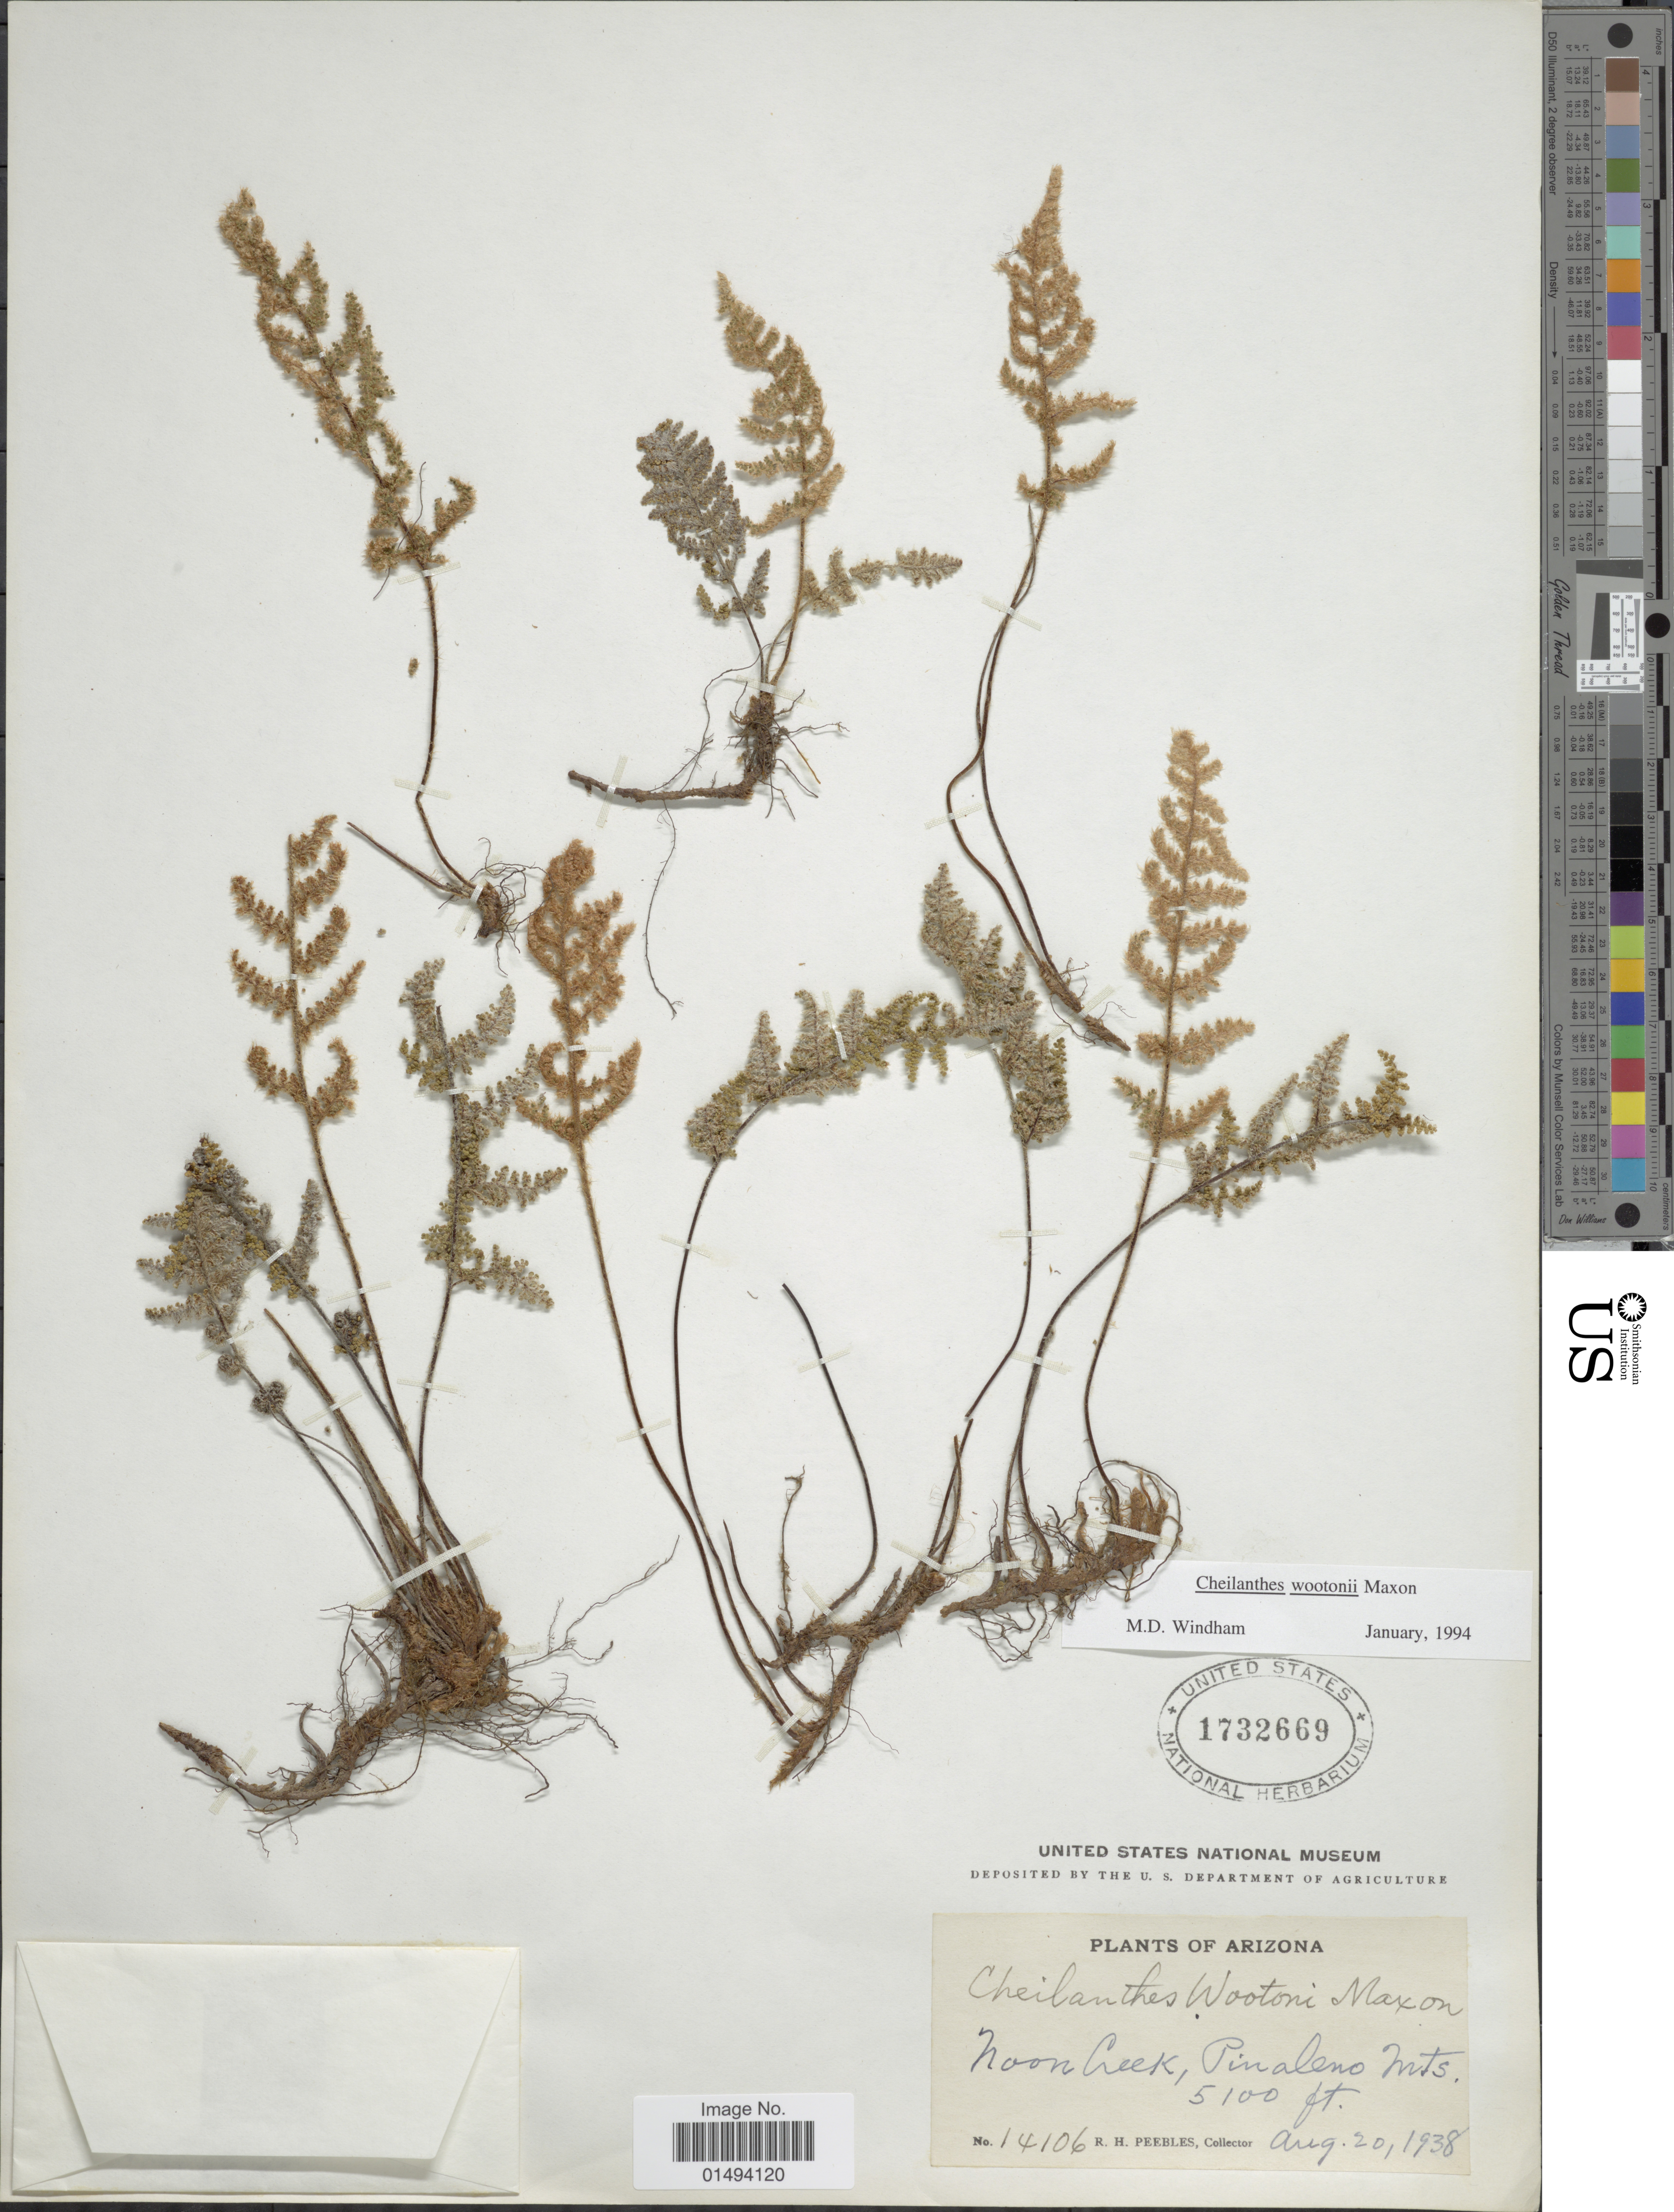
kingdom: Plantae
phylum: Tracheophyta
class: Polypodiopsida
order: Polypodiales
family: Pteridaceae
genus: Myriopteris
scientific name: Myriopteris wootonii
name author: (Maxon) Grusz & Windham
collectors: R. H. Peebles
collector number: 14106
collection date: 1938-08-20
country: United States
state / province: Arizona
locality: Moon Creek, Pinaleno Mts.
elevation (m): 1554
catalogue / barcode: US 1732669